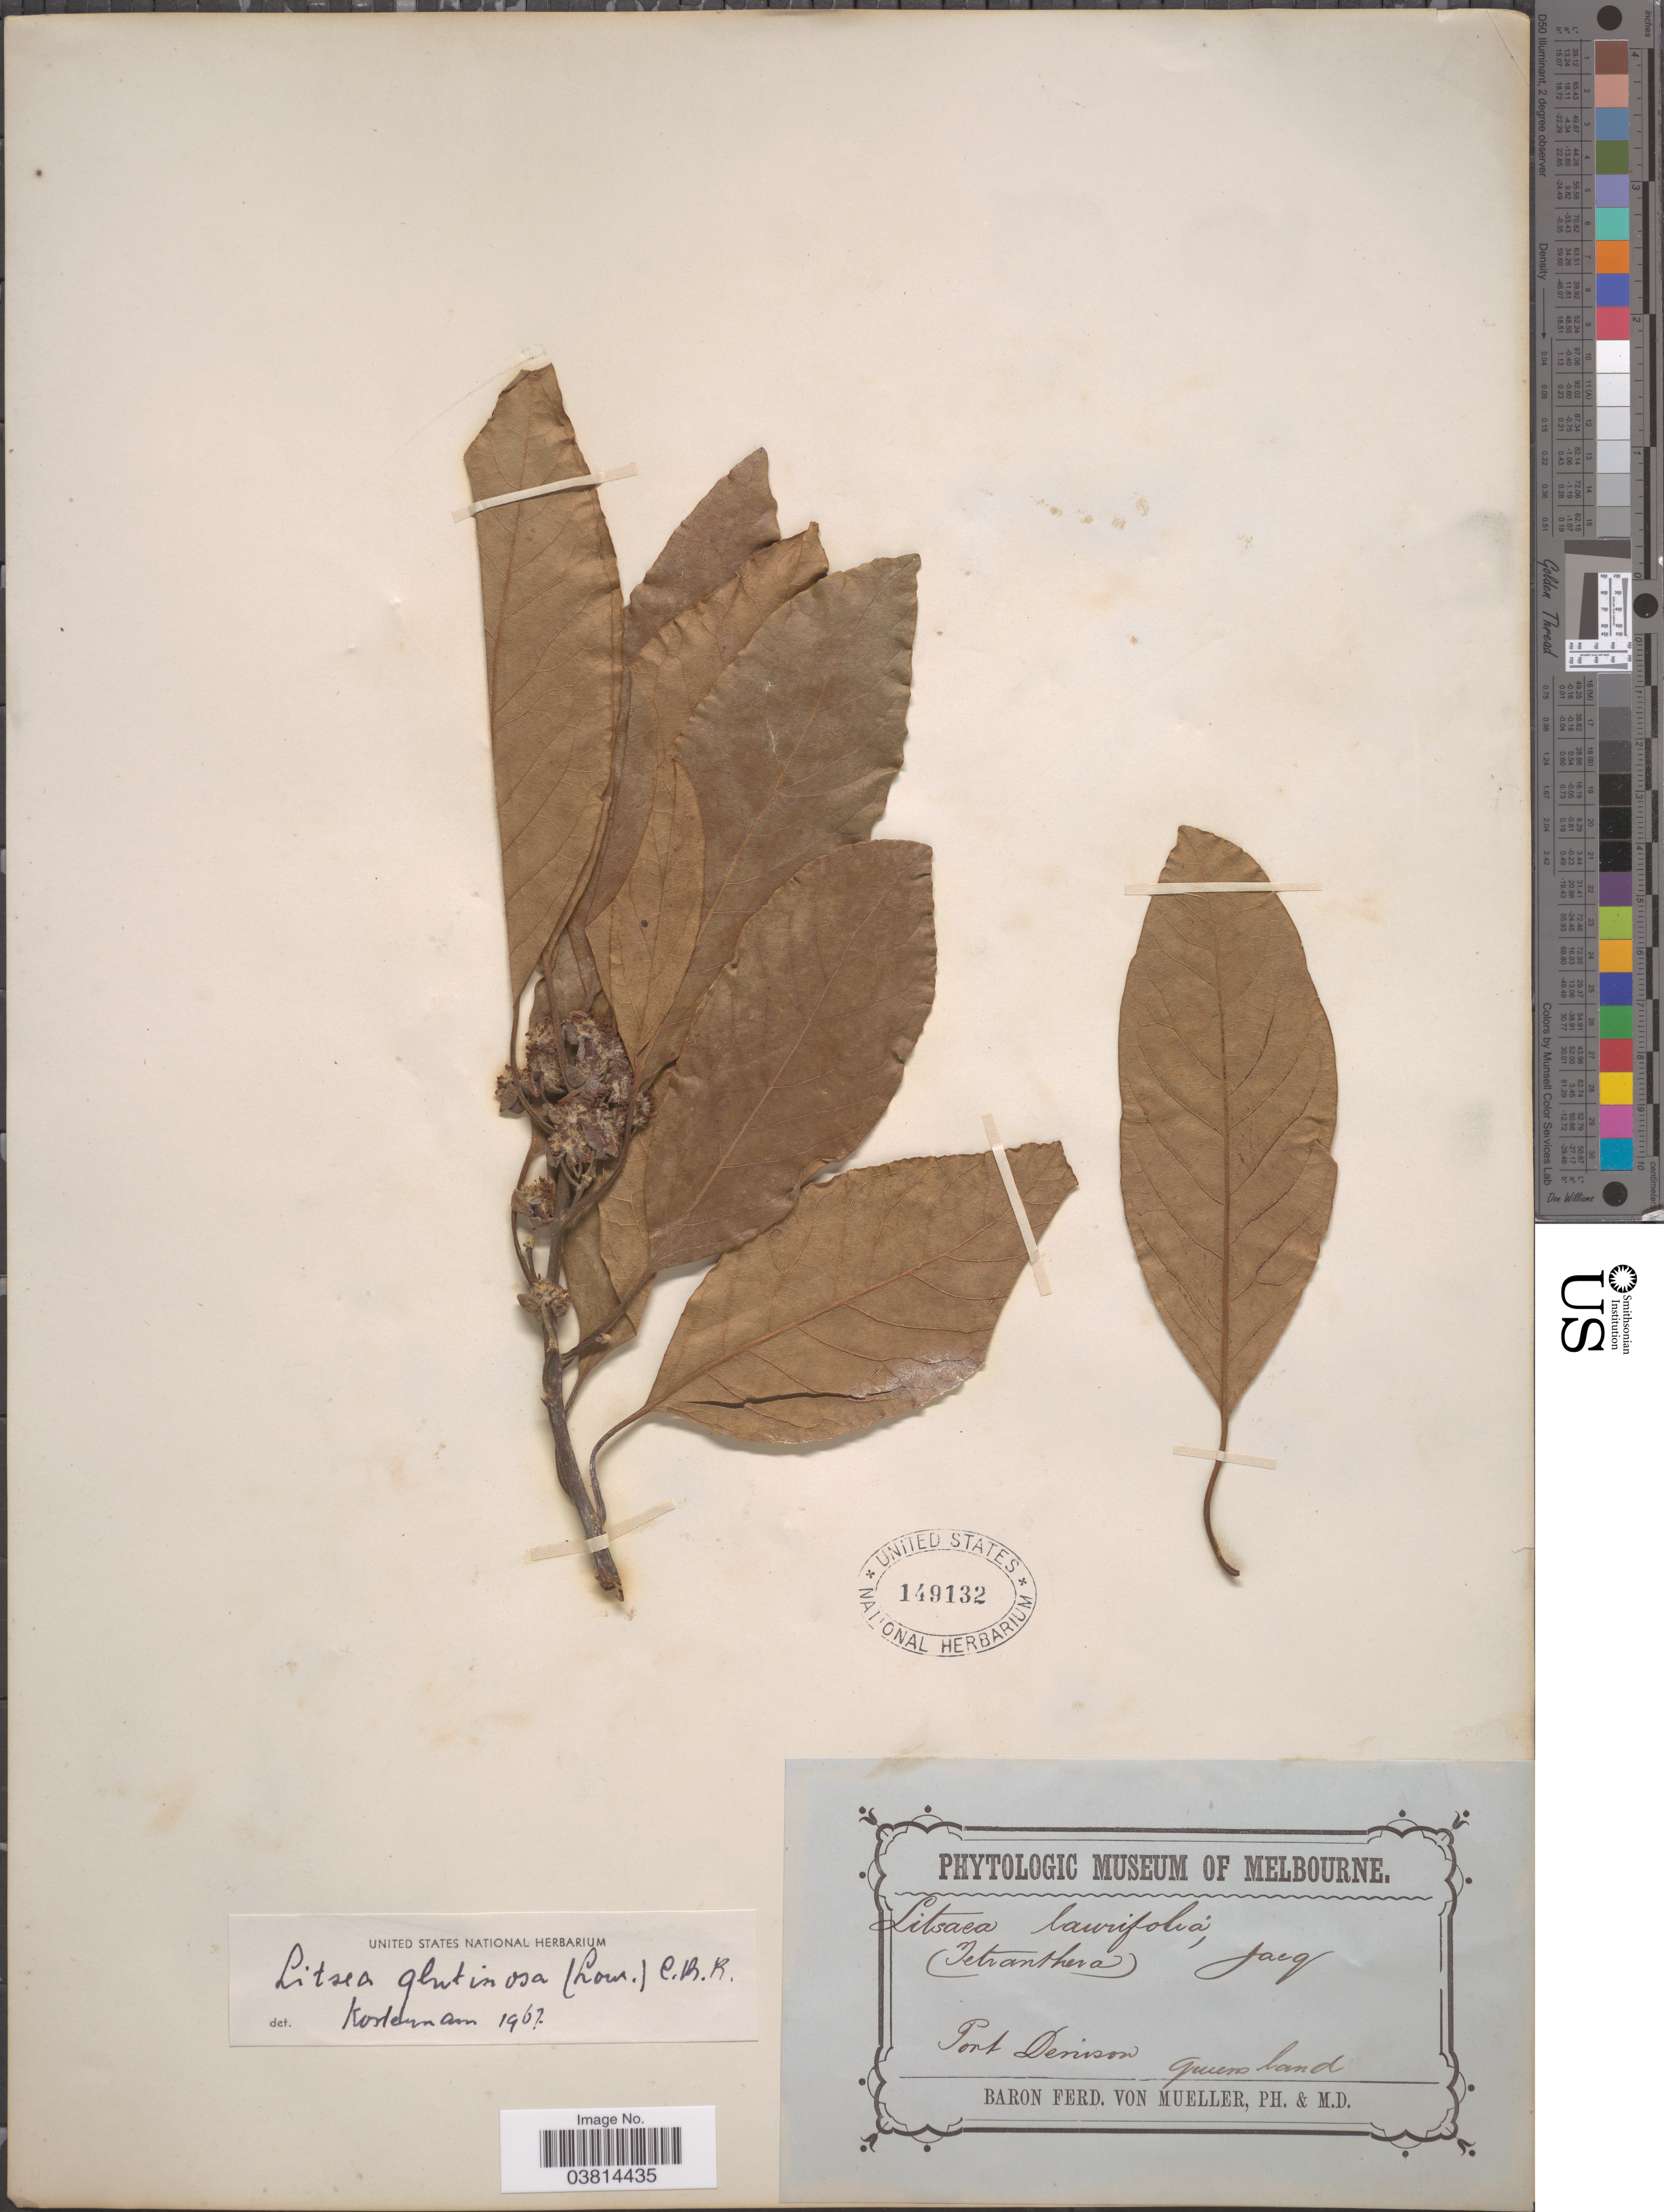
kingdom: Plantae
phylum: Tracheophyta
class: Magnoliopsida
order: Laurales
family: Lauraceae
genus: Litsea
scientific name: Litsea glutinosa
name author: (Lour.) C.B. Rob.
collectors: F. Mueller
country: Australia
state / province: Queensland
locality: Port Denison.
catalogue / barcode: US 149132